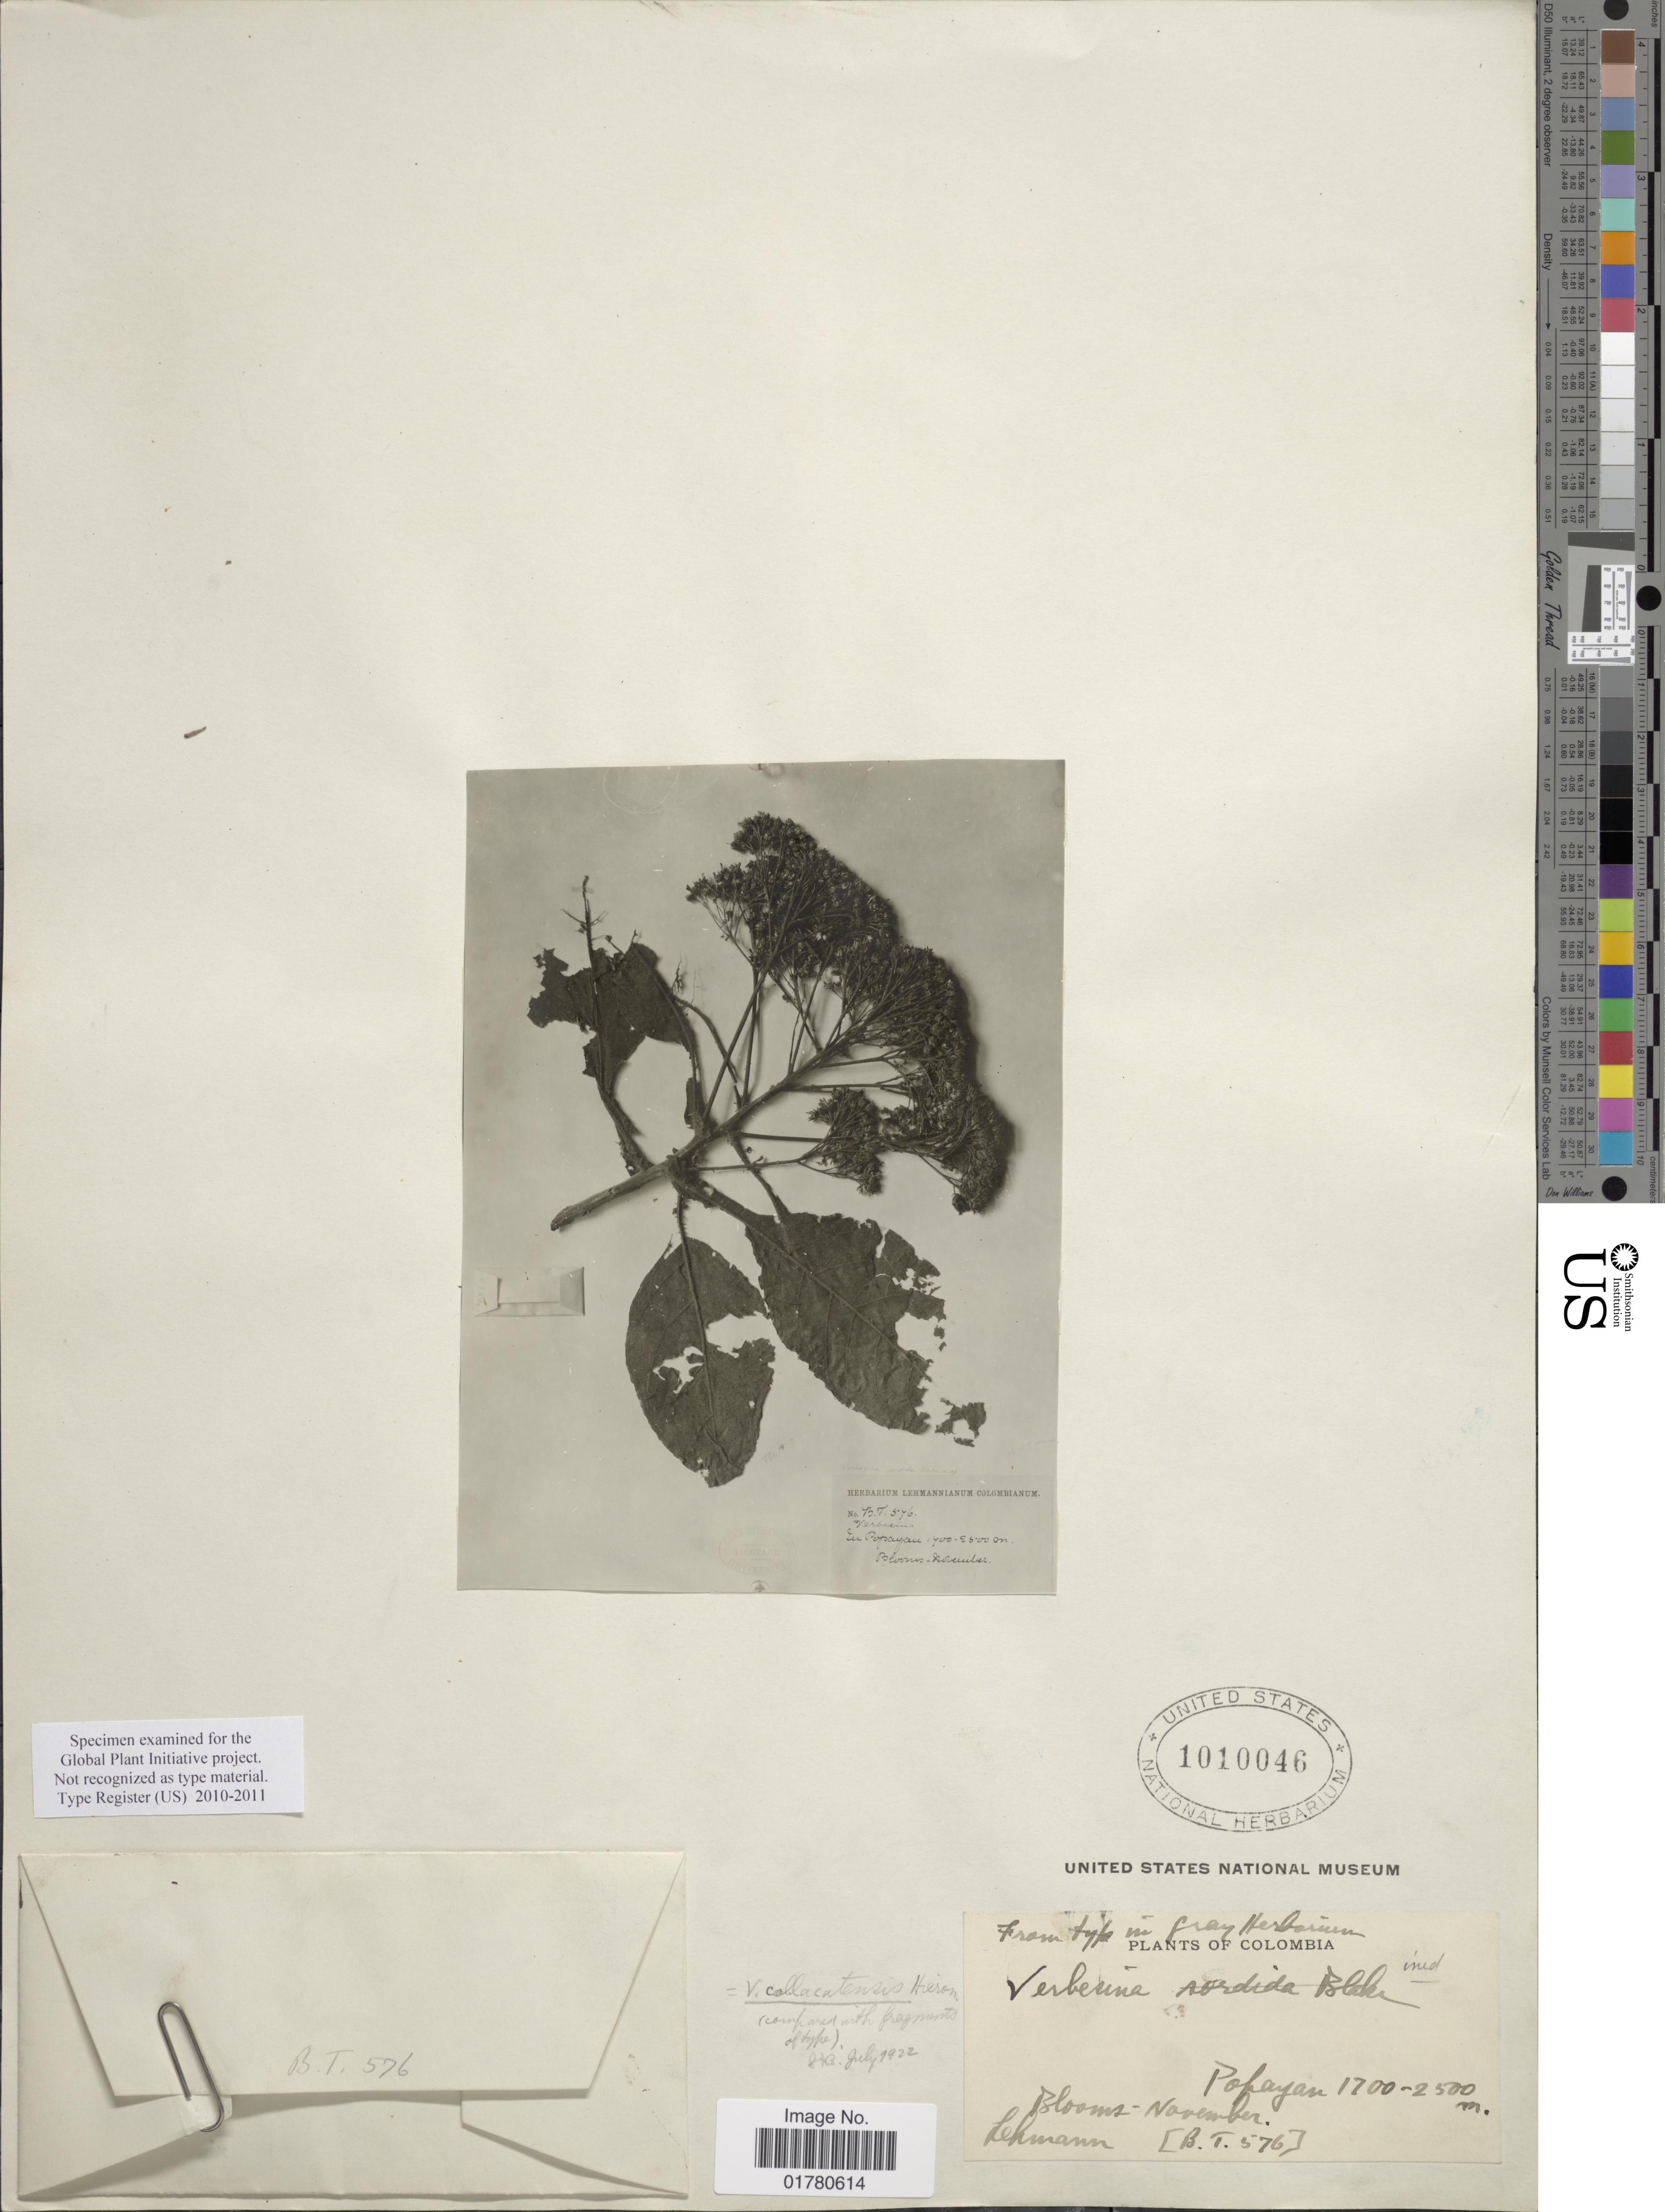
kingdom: Plantae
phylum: Tracheophyta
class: Magnoliopsida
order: Asterales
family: Asteraceae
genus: Verbesina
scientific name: Verbesina callacatensis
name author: Hieron.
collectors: -. Lehmann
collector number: B.T. 576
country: Colombia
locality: Popayan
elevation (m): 1700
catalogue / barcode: US 1010046